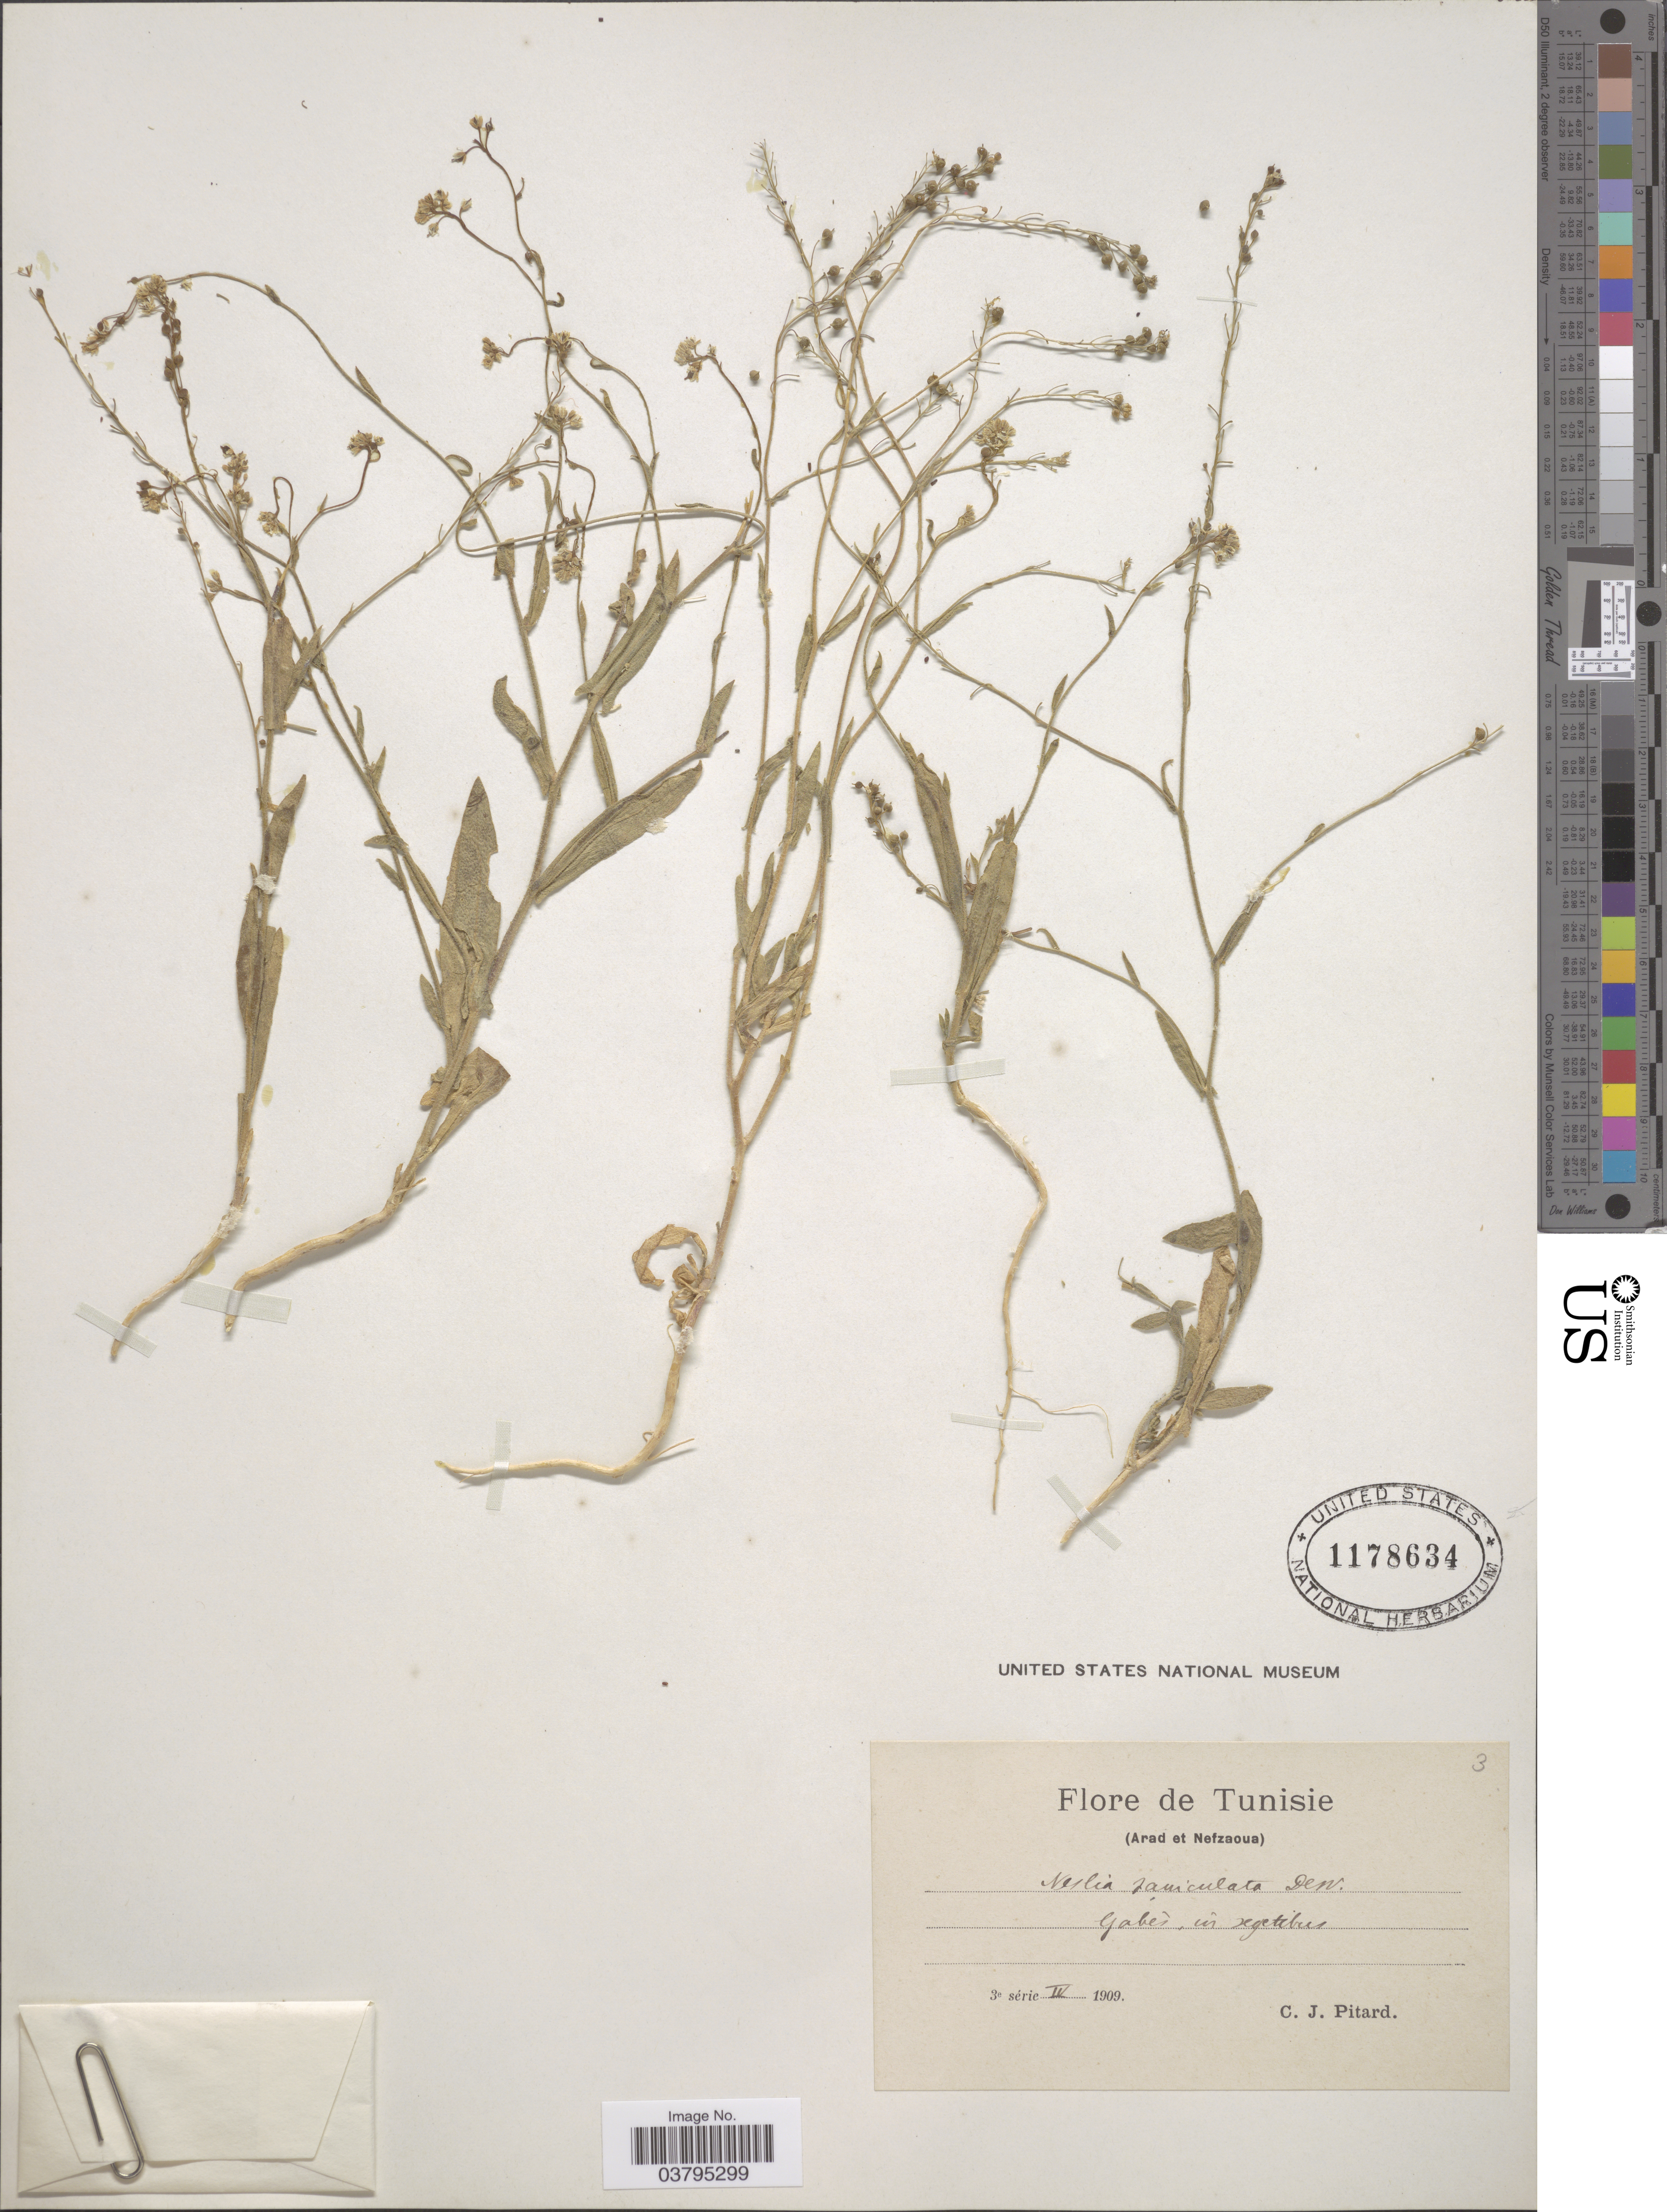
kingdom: Plantae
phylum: Tracheophyta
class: Magnoliopsida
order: Brassicales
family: Brassicaceae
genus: Neslia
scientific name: Neslia paniculata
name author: (L.) Desv.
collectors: C. Pitard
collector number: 3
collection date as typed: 3ᵉ série IV 1909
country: Tunisia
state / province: Gabès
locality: Tunisie (Arad et Nefzaoua). Gabès, in regetibus.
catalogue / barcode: US 1178634